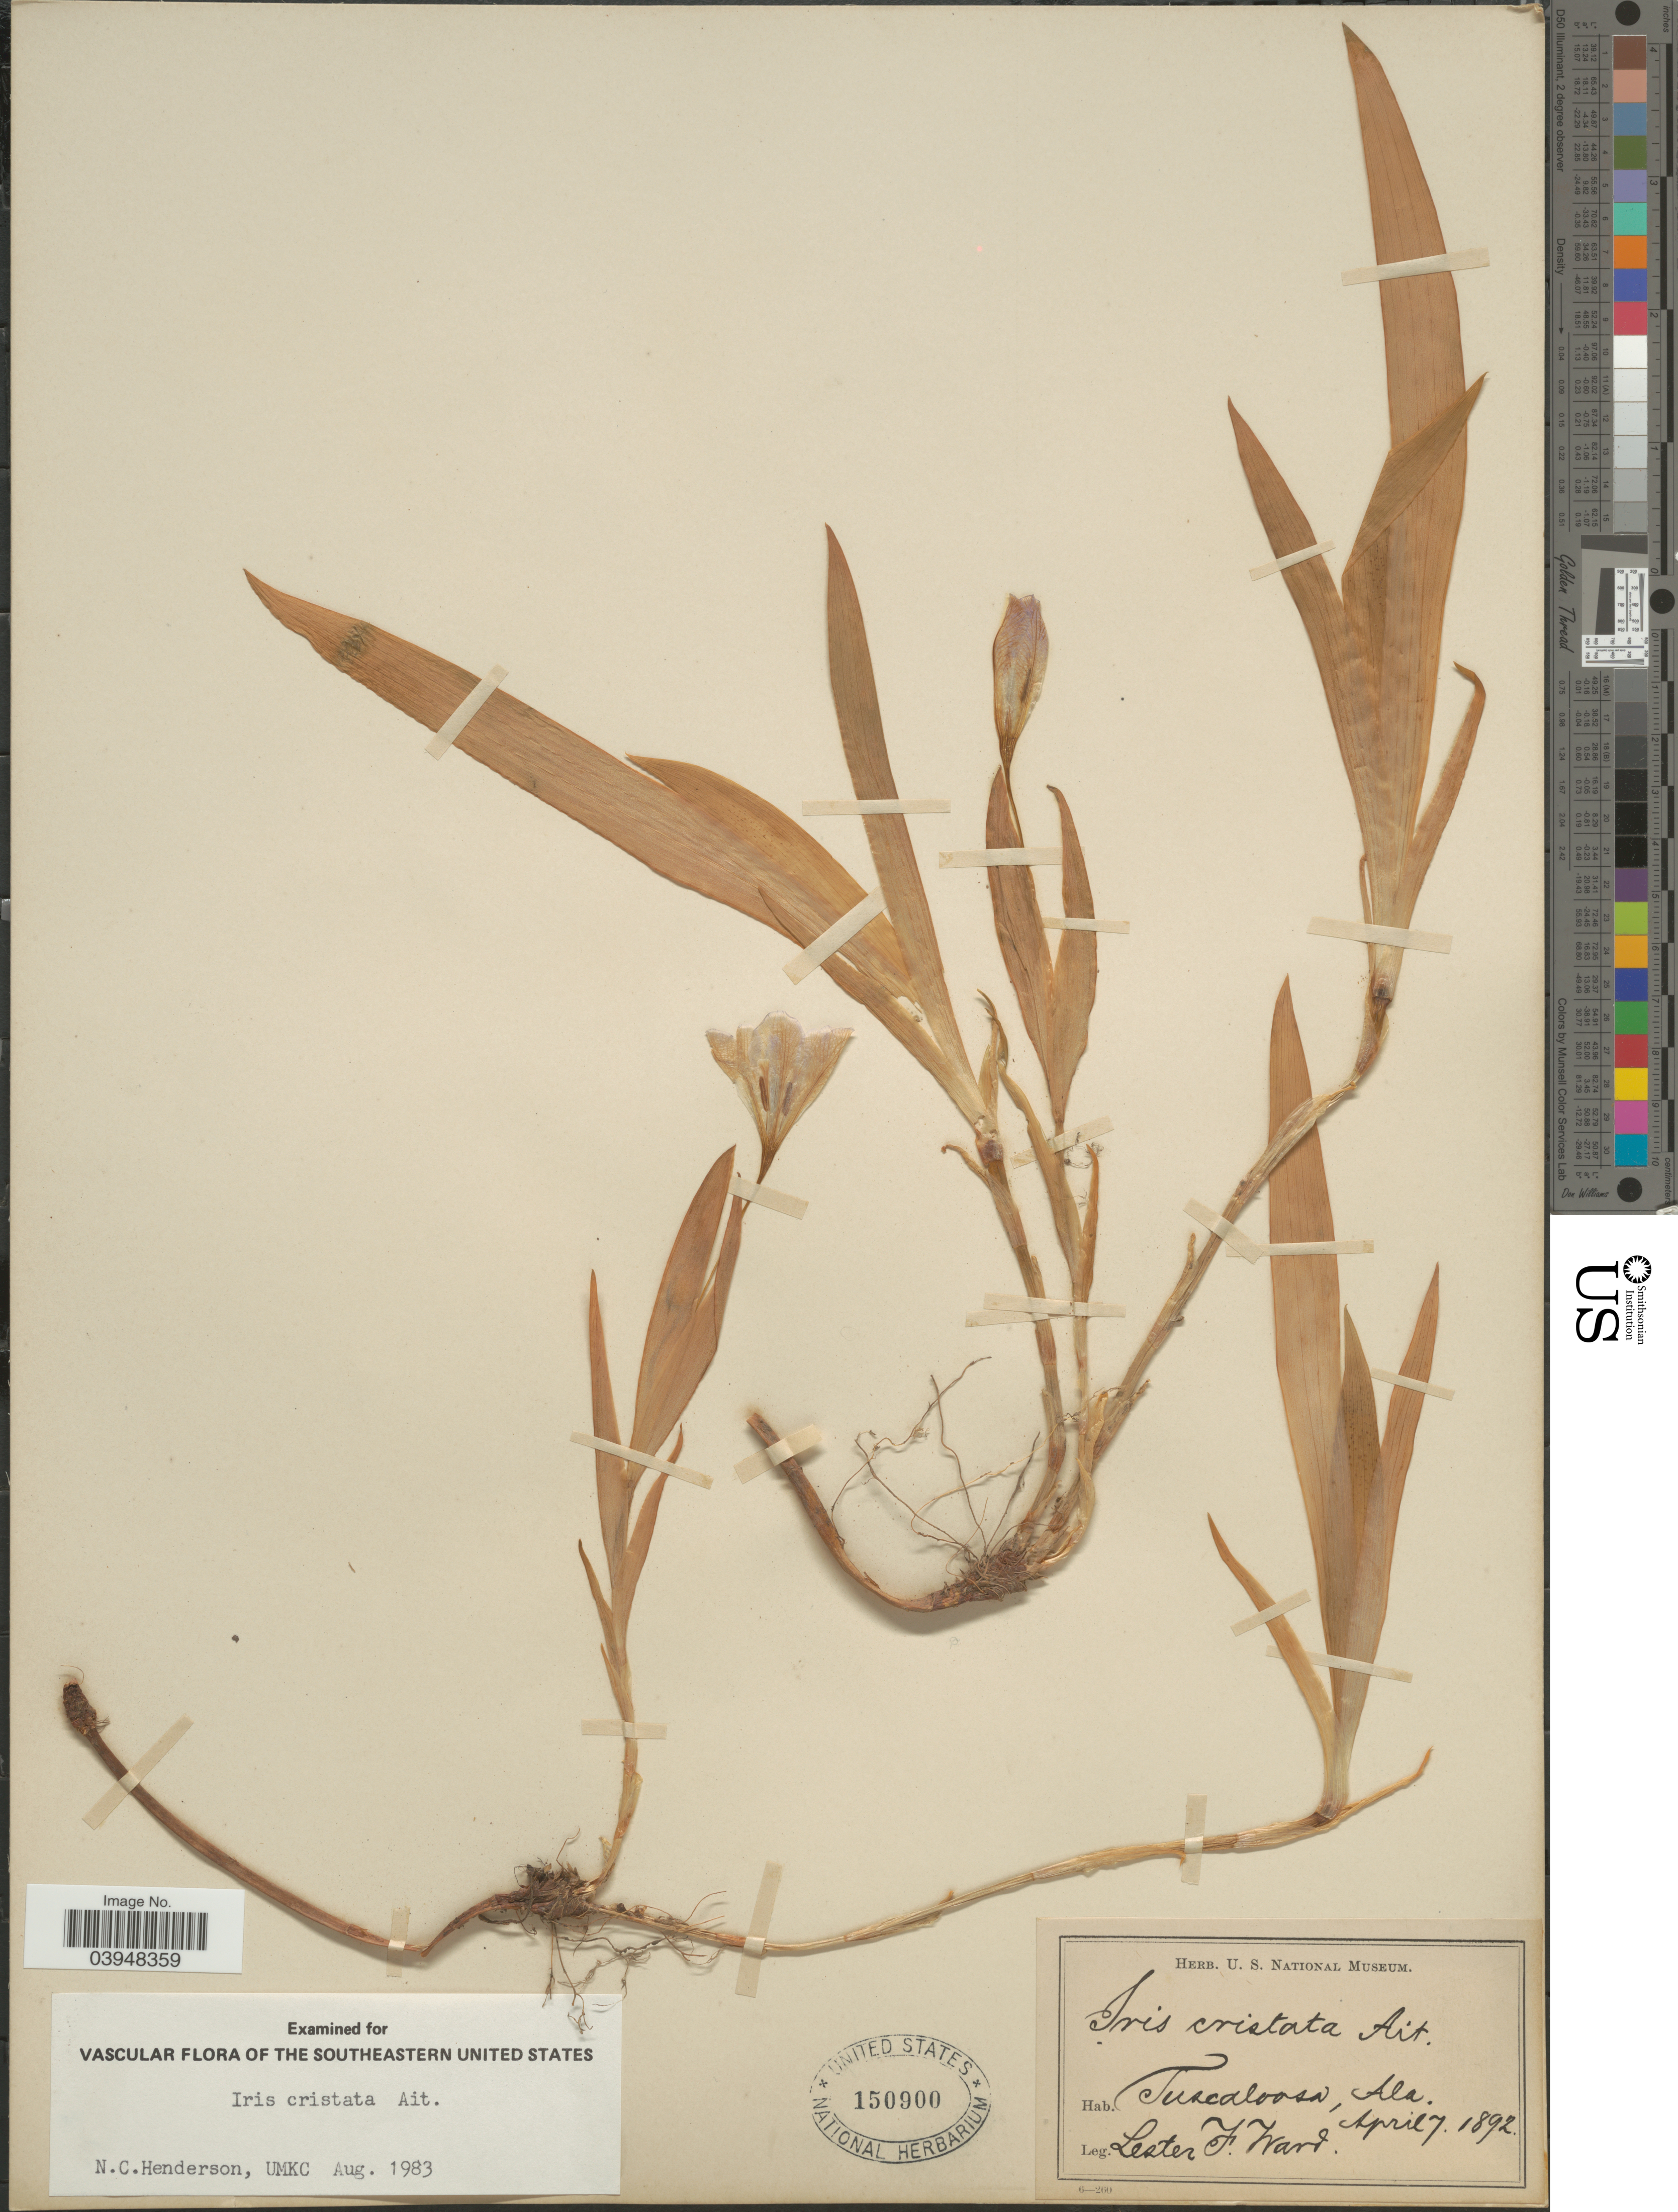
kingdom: Plantae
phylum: Tracheophyta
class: Liliopsida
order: Asparagales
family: Iridaceae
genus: Iris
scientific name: Iris cristata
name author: Aiton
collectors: L. F. Ward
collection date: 1892-04-07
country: United States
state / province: Alabama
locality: Tuscaloosa.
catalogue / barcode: US 150900